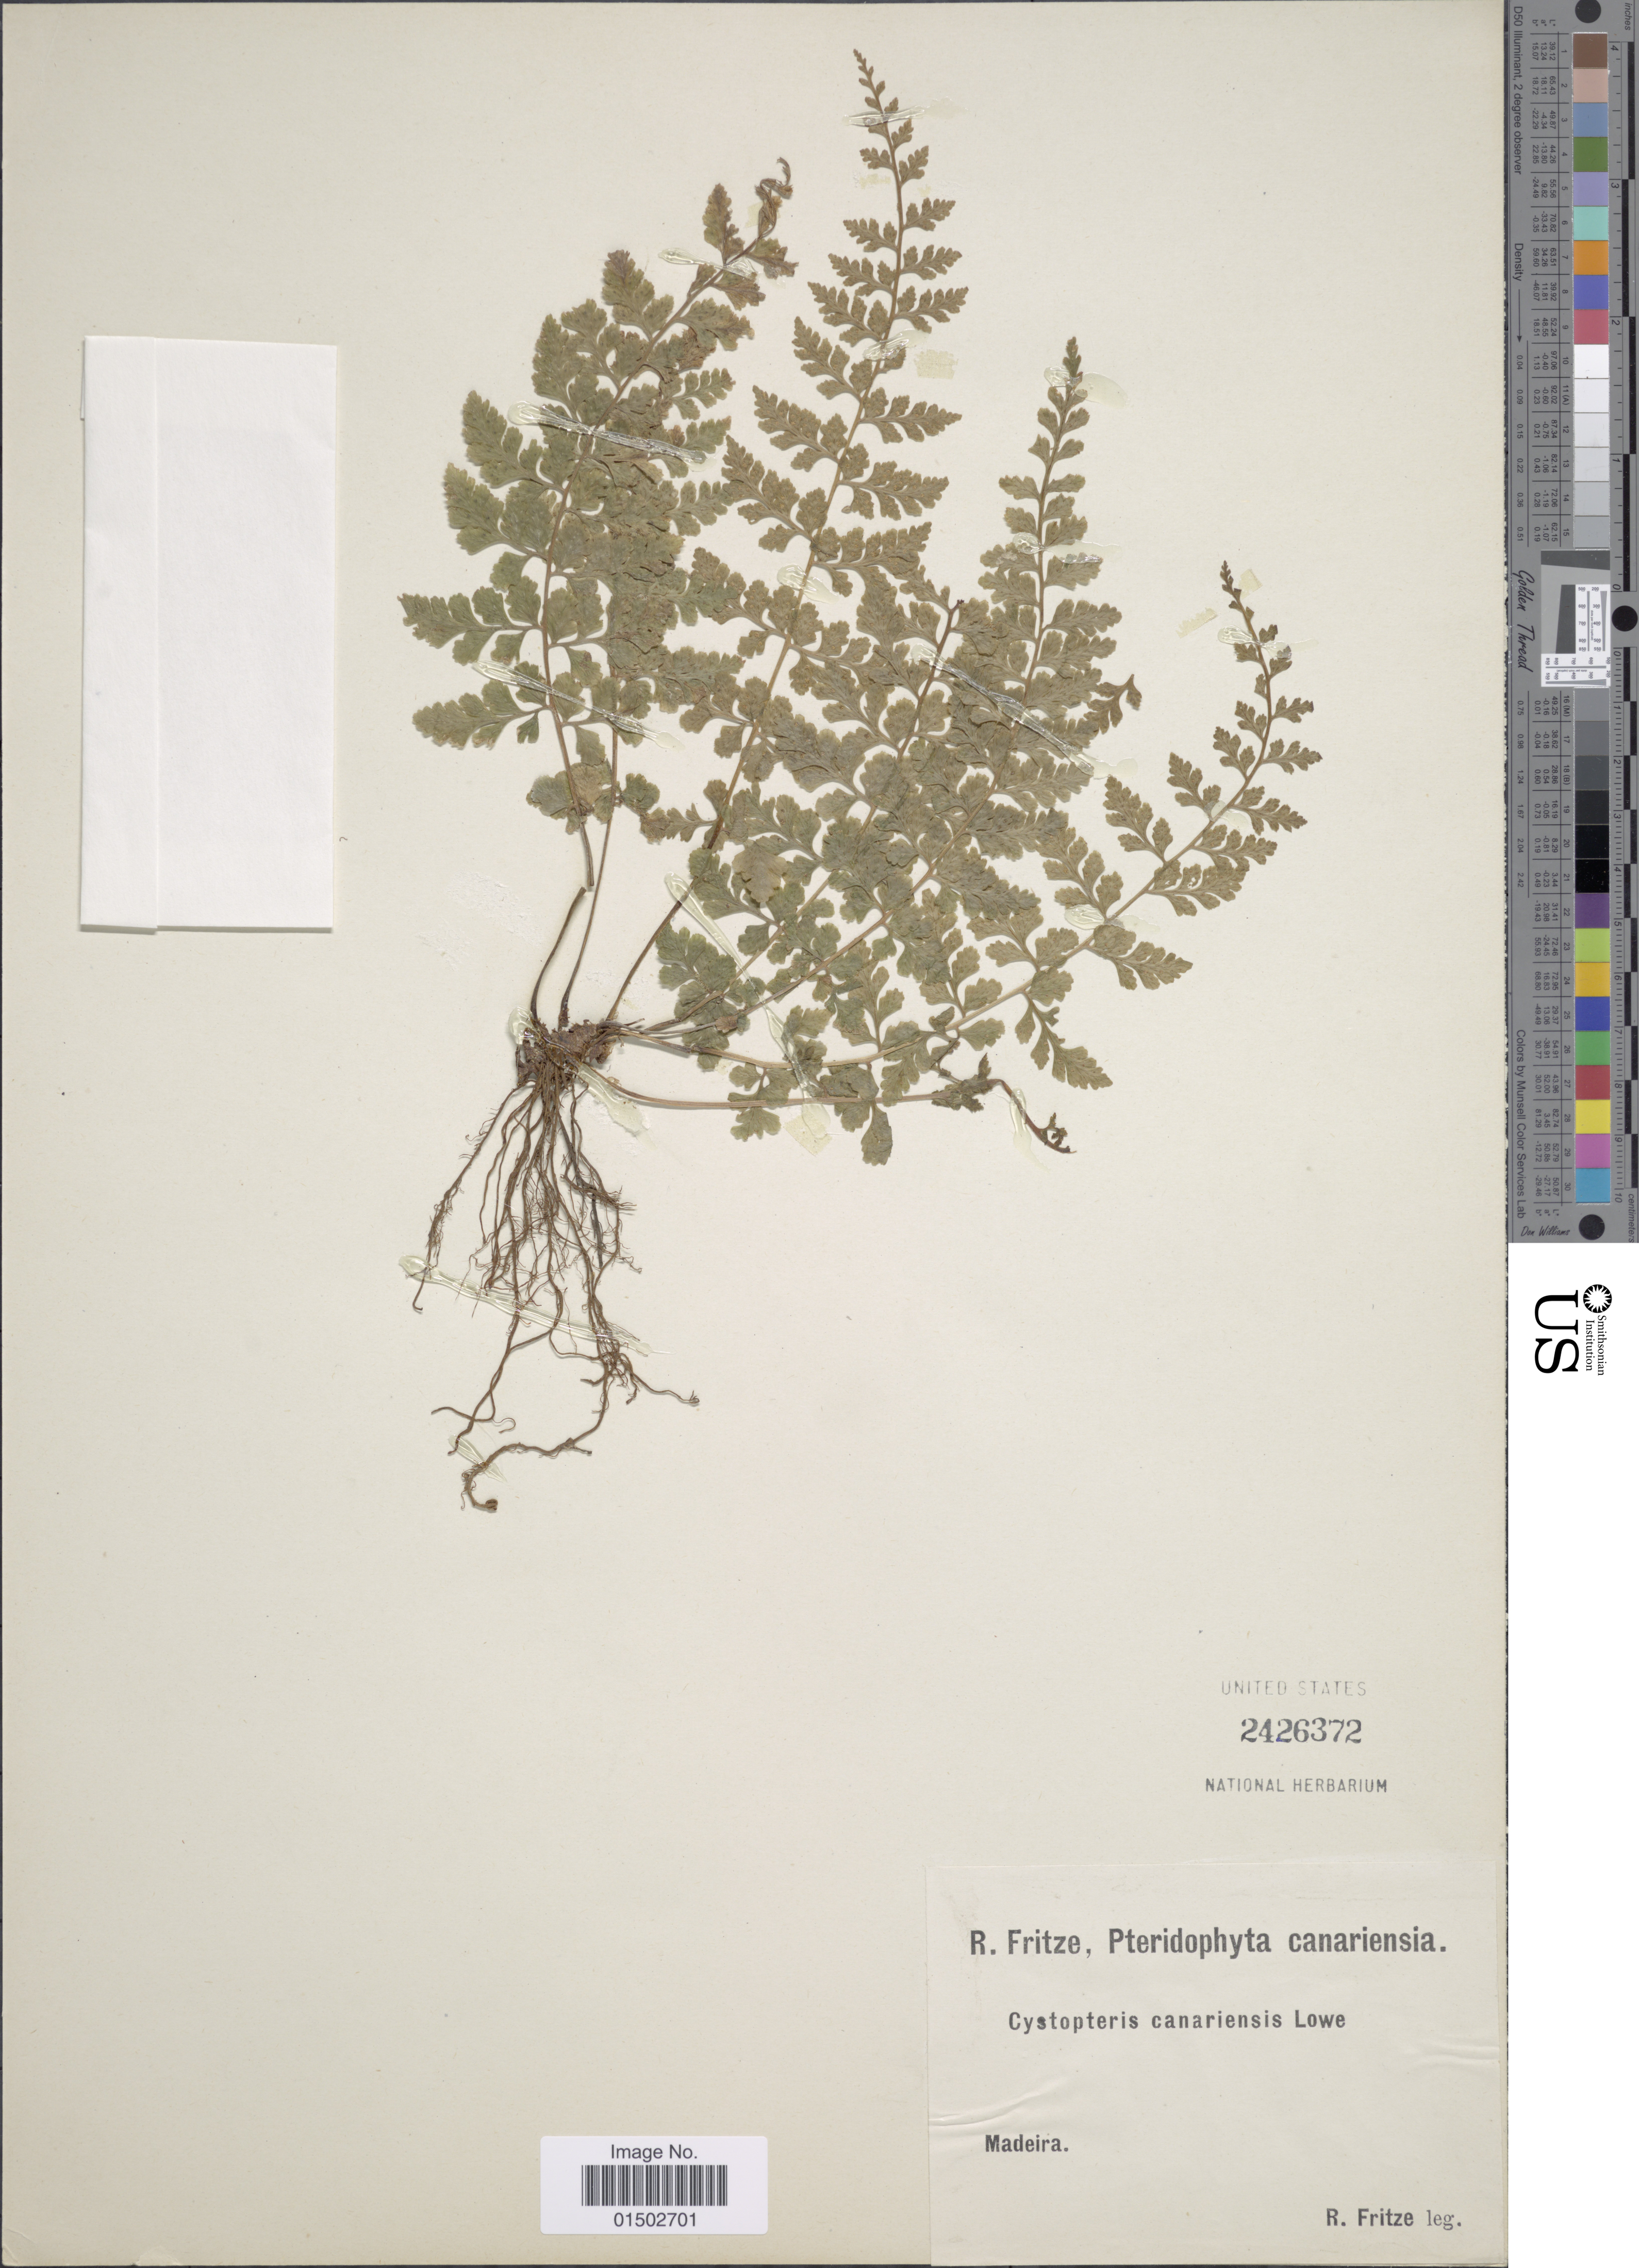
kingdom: Plantae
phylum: Tracheophyta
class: Polypodiopsida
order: Polypodiales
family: Cystopteridaceae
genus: Cystopteris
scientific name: Cystopteris fragilis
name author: (L.) Bernh.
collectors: R. Fritze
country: Portugal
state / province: Madeira (Aut. Reg.)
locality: Maldeira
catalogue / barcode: US 2426372